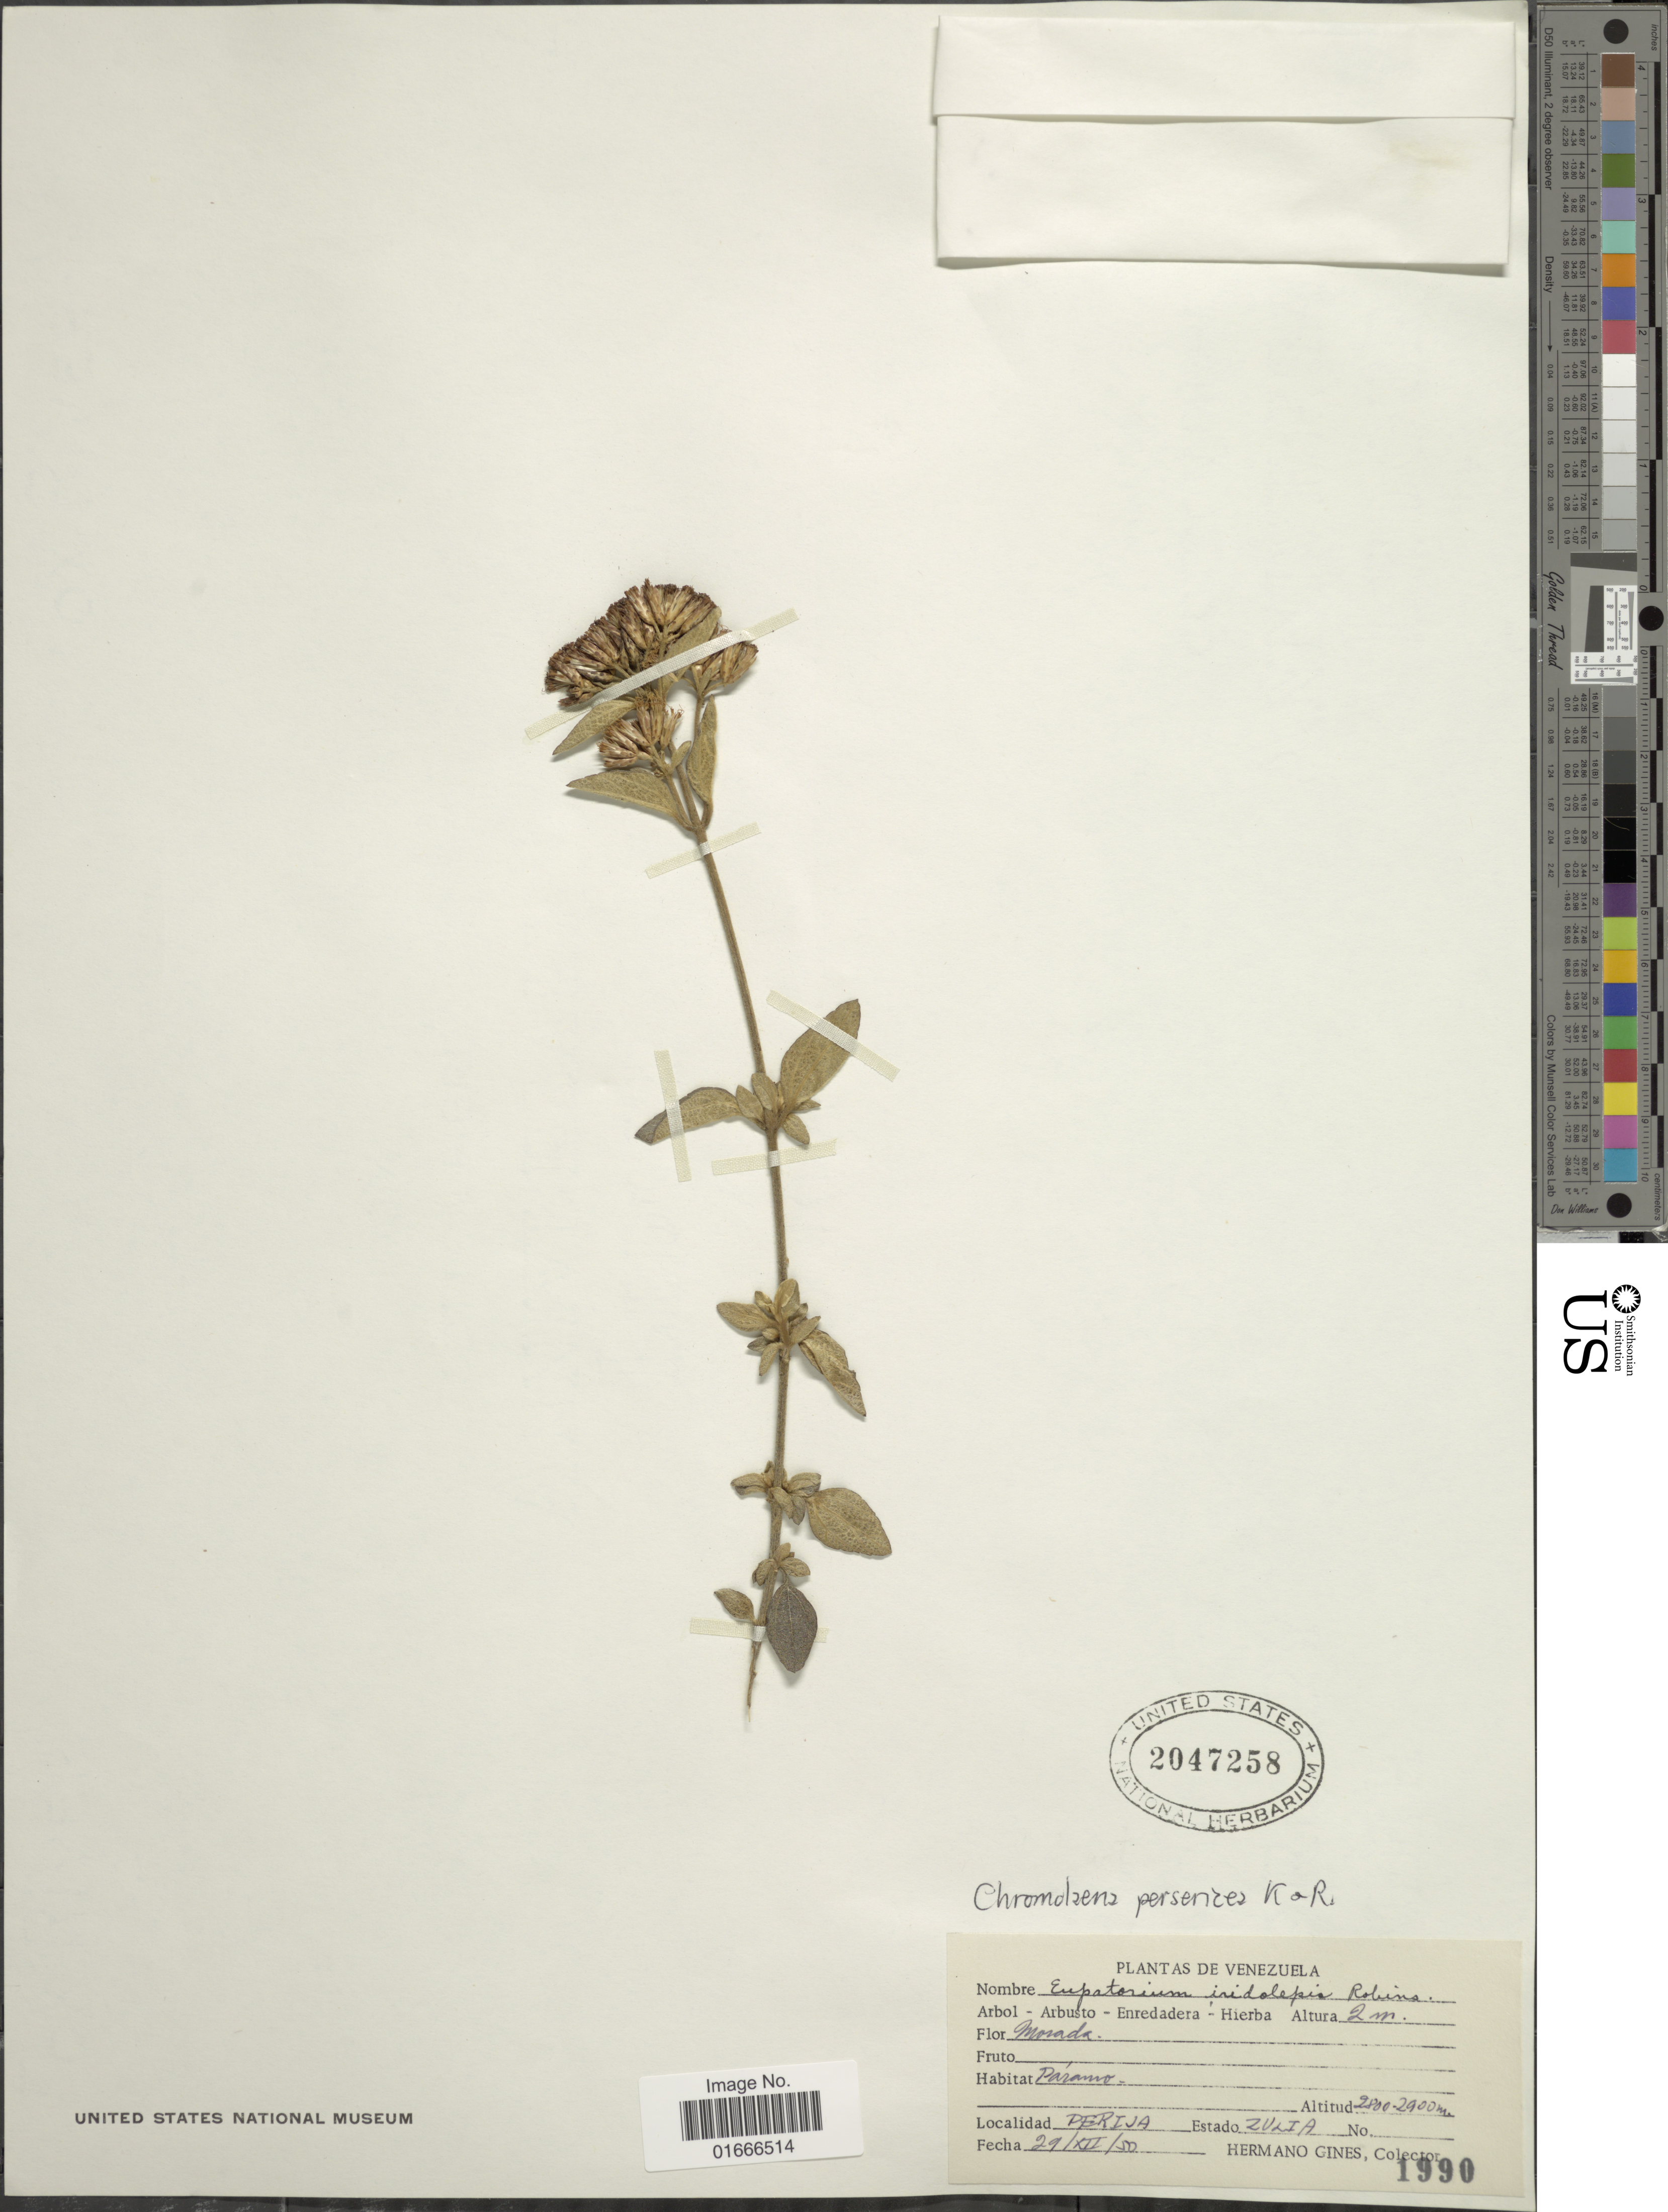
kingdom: Plantae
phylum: Tracheophyta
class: Magnoliopsida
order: Asterales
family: Asteraceae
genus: Chromolaena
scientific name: Chromolaena persericea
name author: R.M. King & H. Rob.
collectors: Bro. Gines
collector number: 1990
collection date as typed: Transcribed d/m/y: 29/12/50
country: Venezuela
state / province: Zulia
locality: Perija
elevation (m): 2800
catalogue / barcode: US 2047258